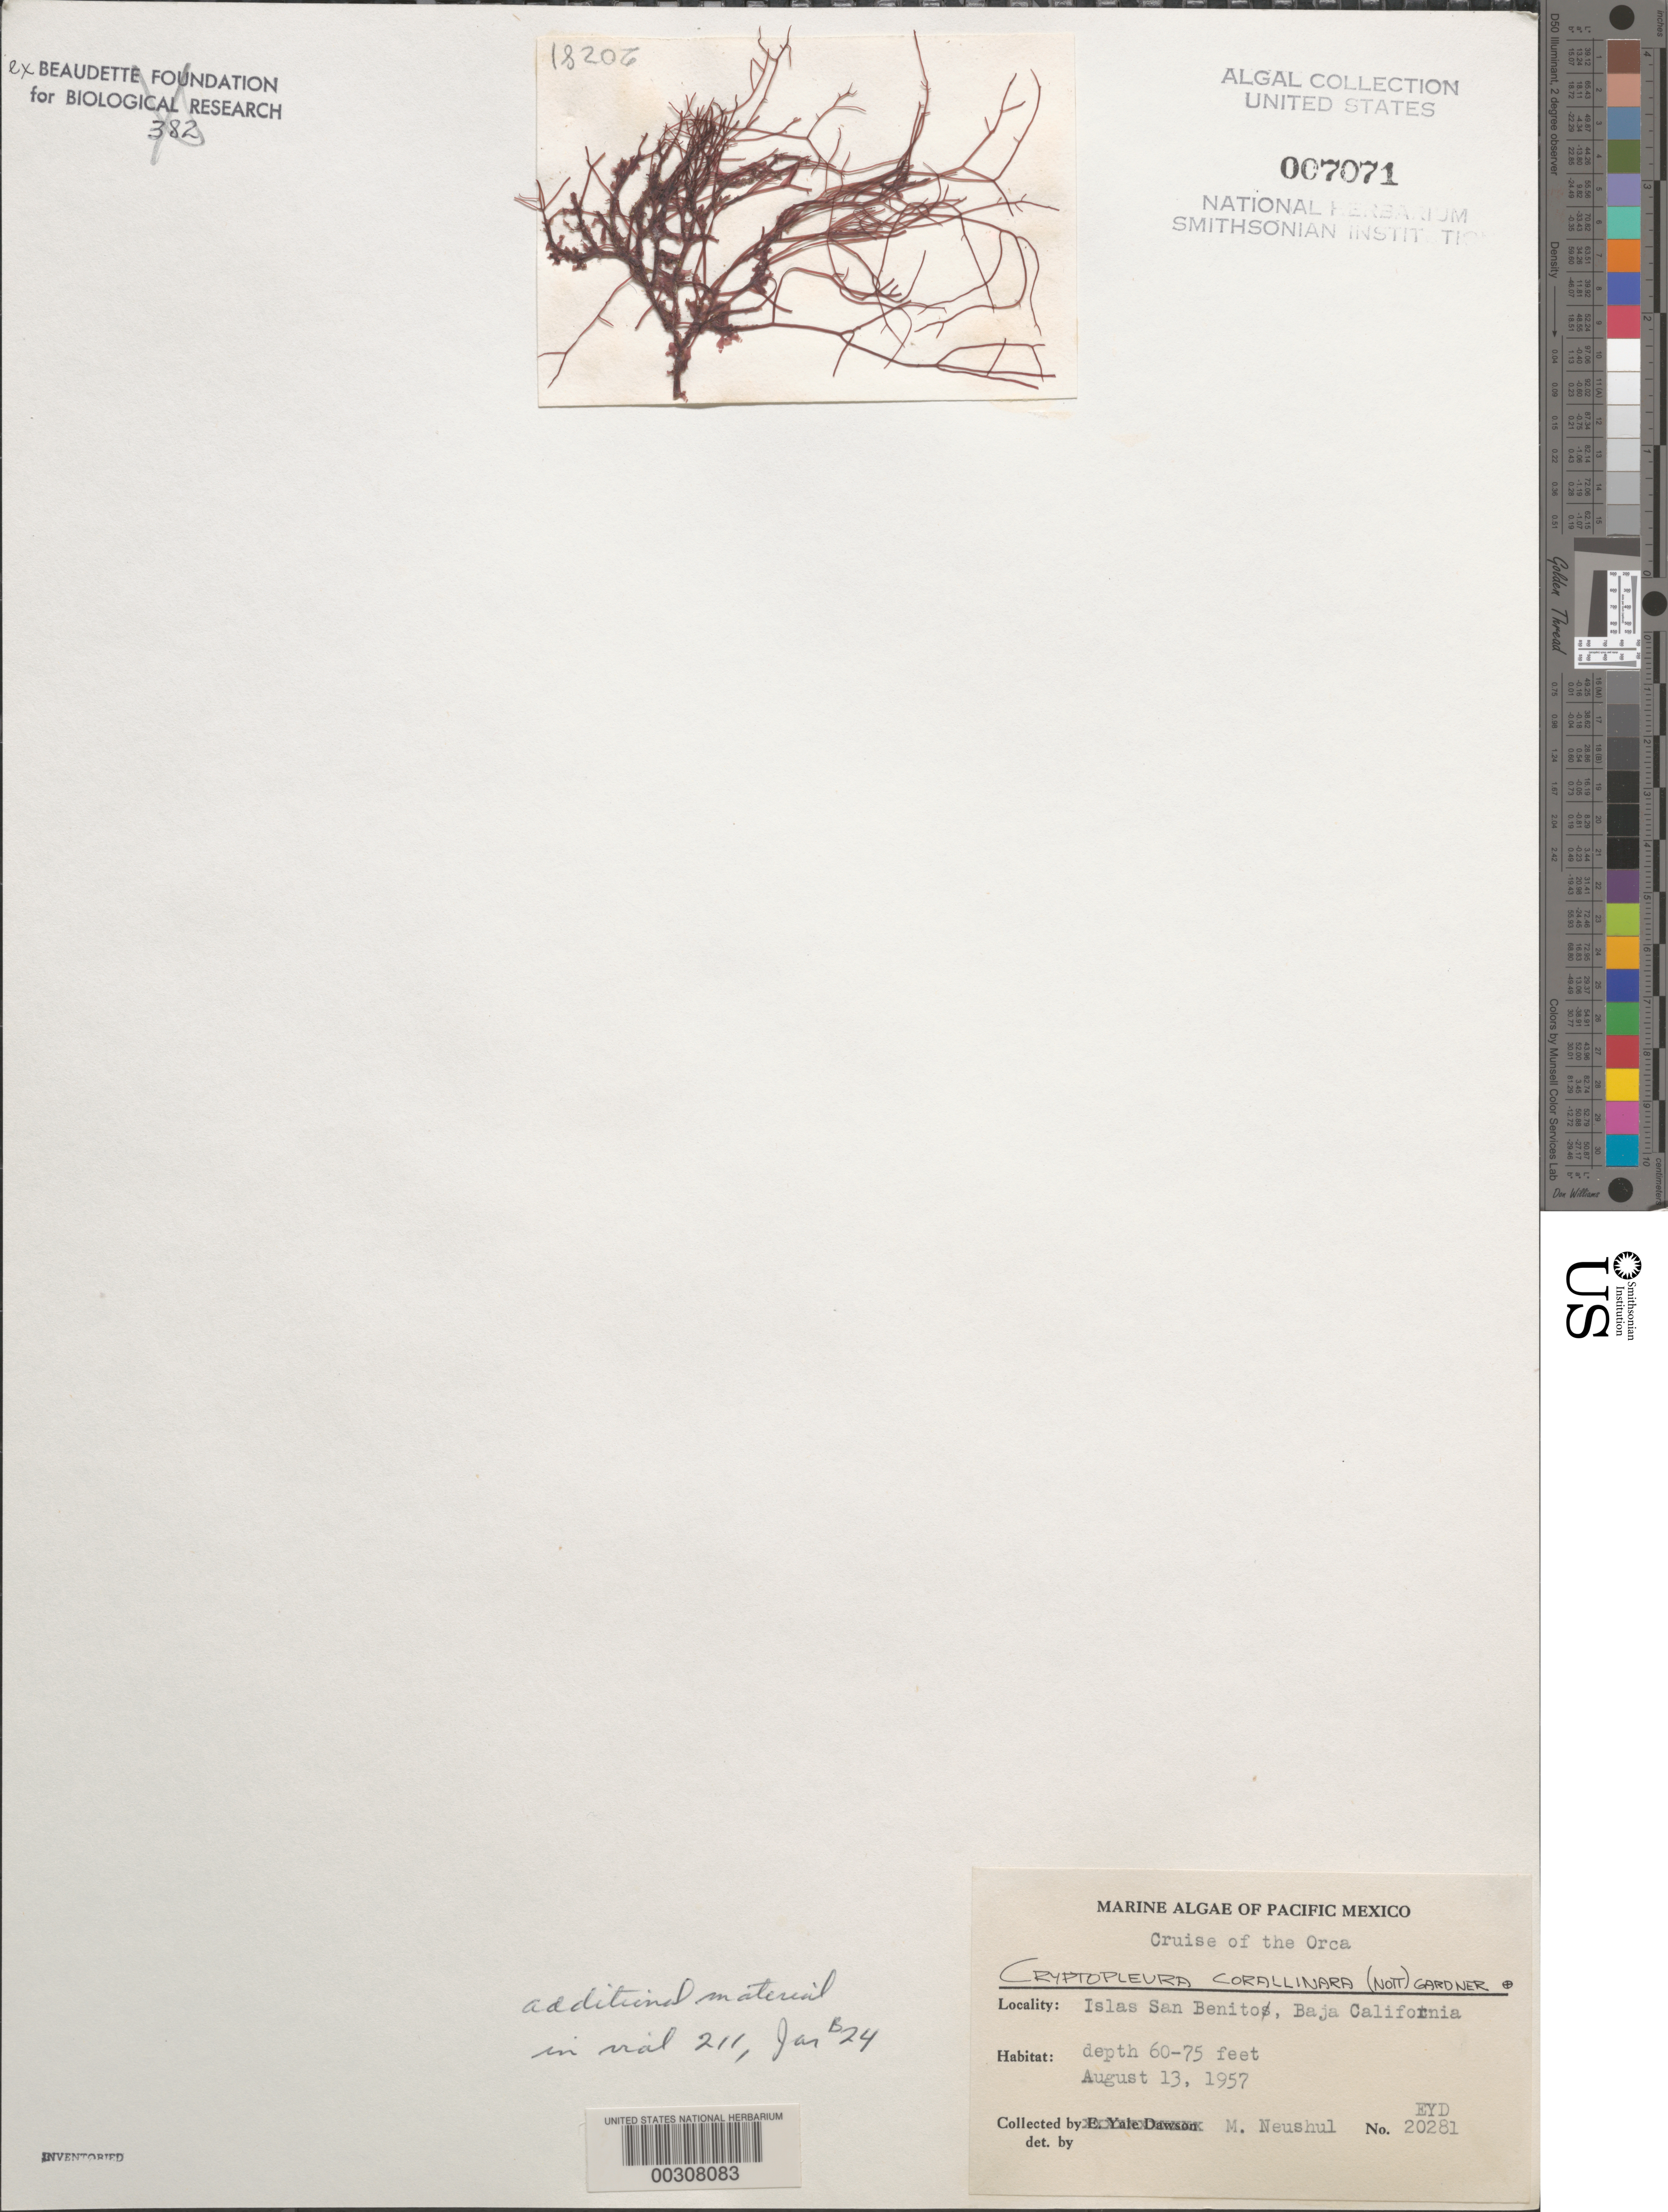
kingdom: Plantae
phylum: Rhodophyta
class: Florideophyceae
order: Ceramiales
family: Delesseriaceae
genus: Cryptopleura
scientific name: Cryptopleura corallinara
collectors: M. Neushul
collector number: EYD 20281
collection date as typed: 13 Aug 1957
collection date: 1957-08-13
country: Mexico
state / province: Baja California Norte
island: Islas San Benito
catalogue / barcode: US 7071